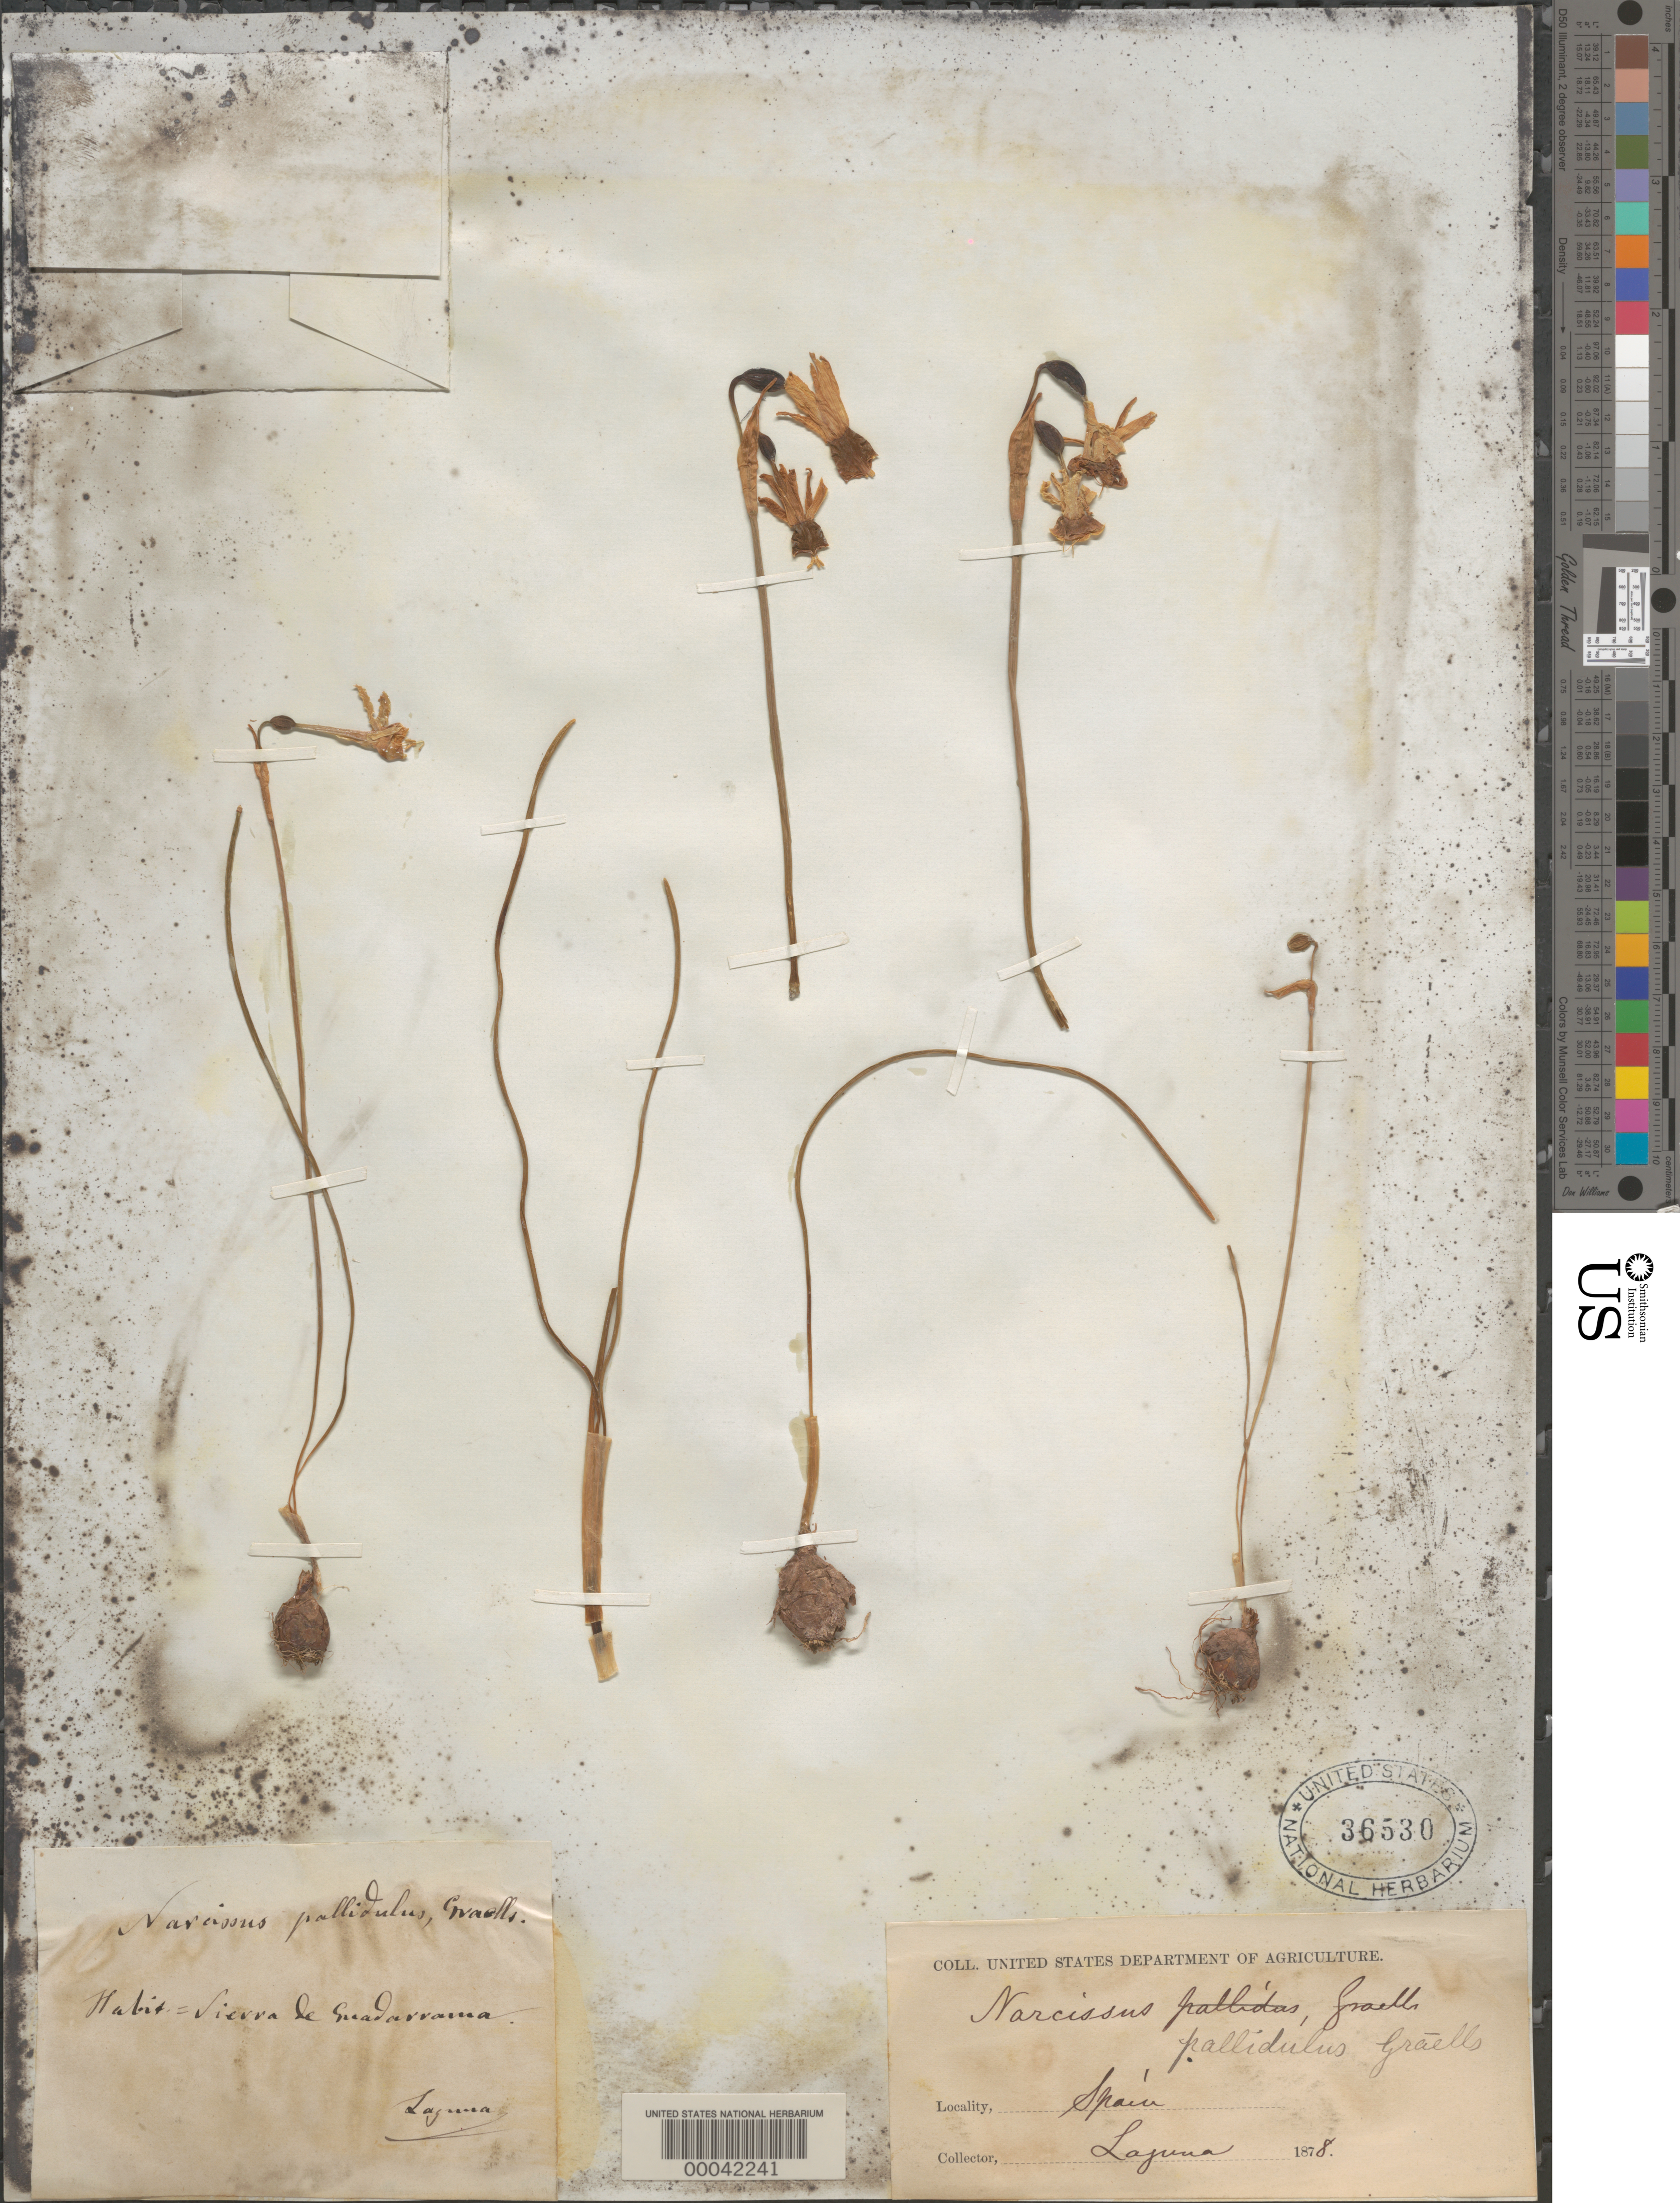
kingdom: Plantae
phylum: Tracheophyta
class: Liliopsida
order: Asparagales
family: Amaryllidaceae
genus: Narcissus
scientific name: Narcissus pallidulus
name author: Graells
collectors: -. Laguna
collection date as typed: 1878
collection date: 1878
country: Spain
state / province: Madrid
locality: Sierra de guadarrama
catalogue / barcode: US 36530